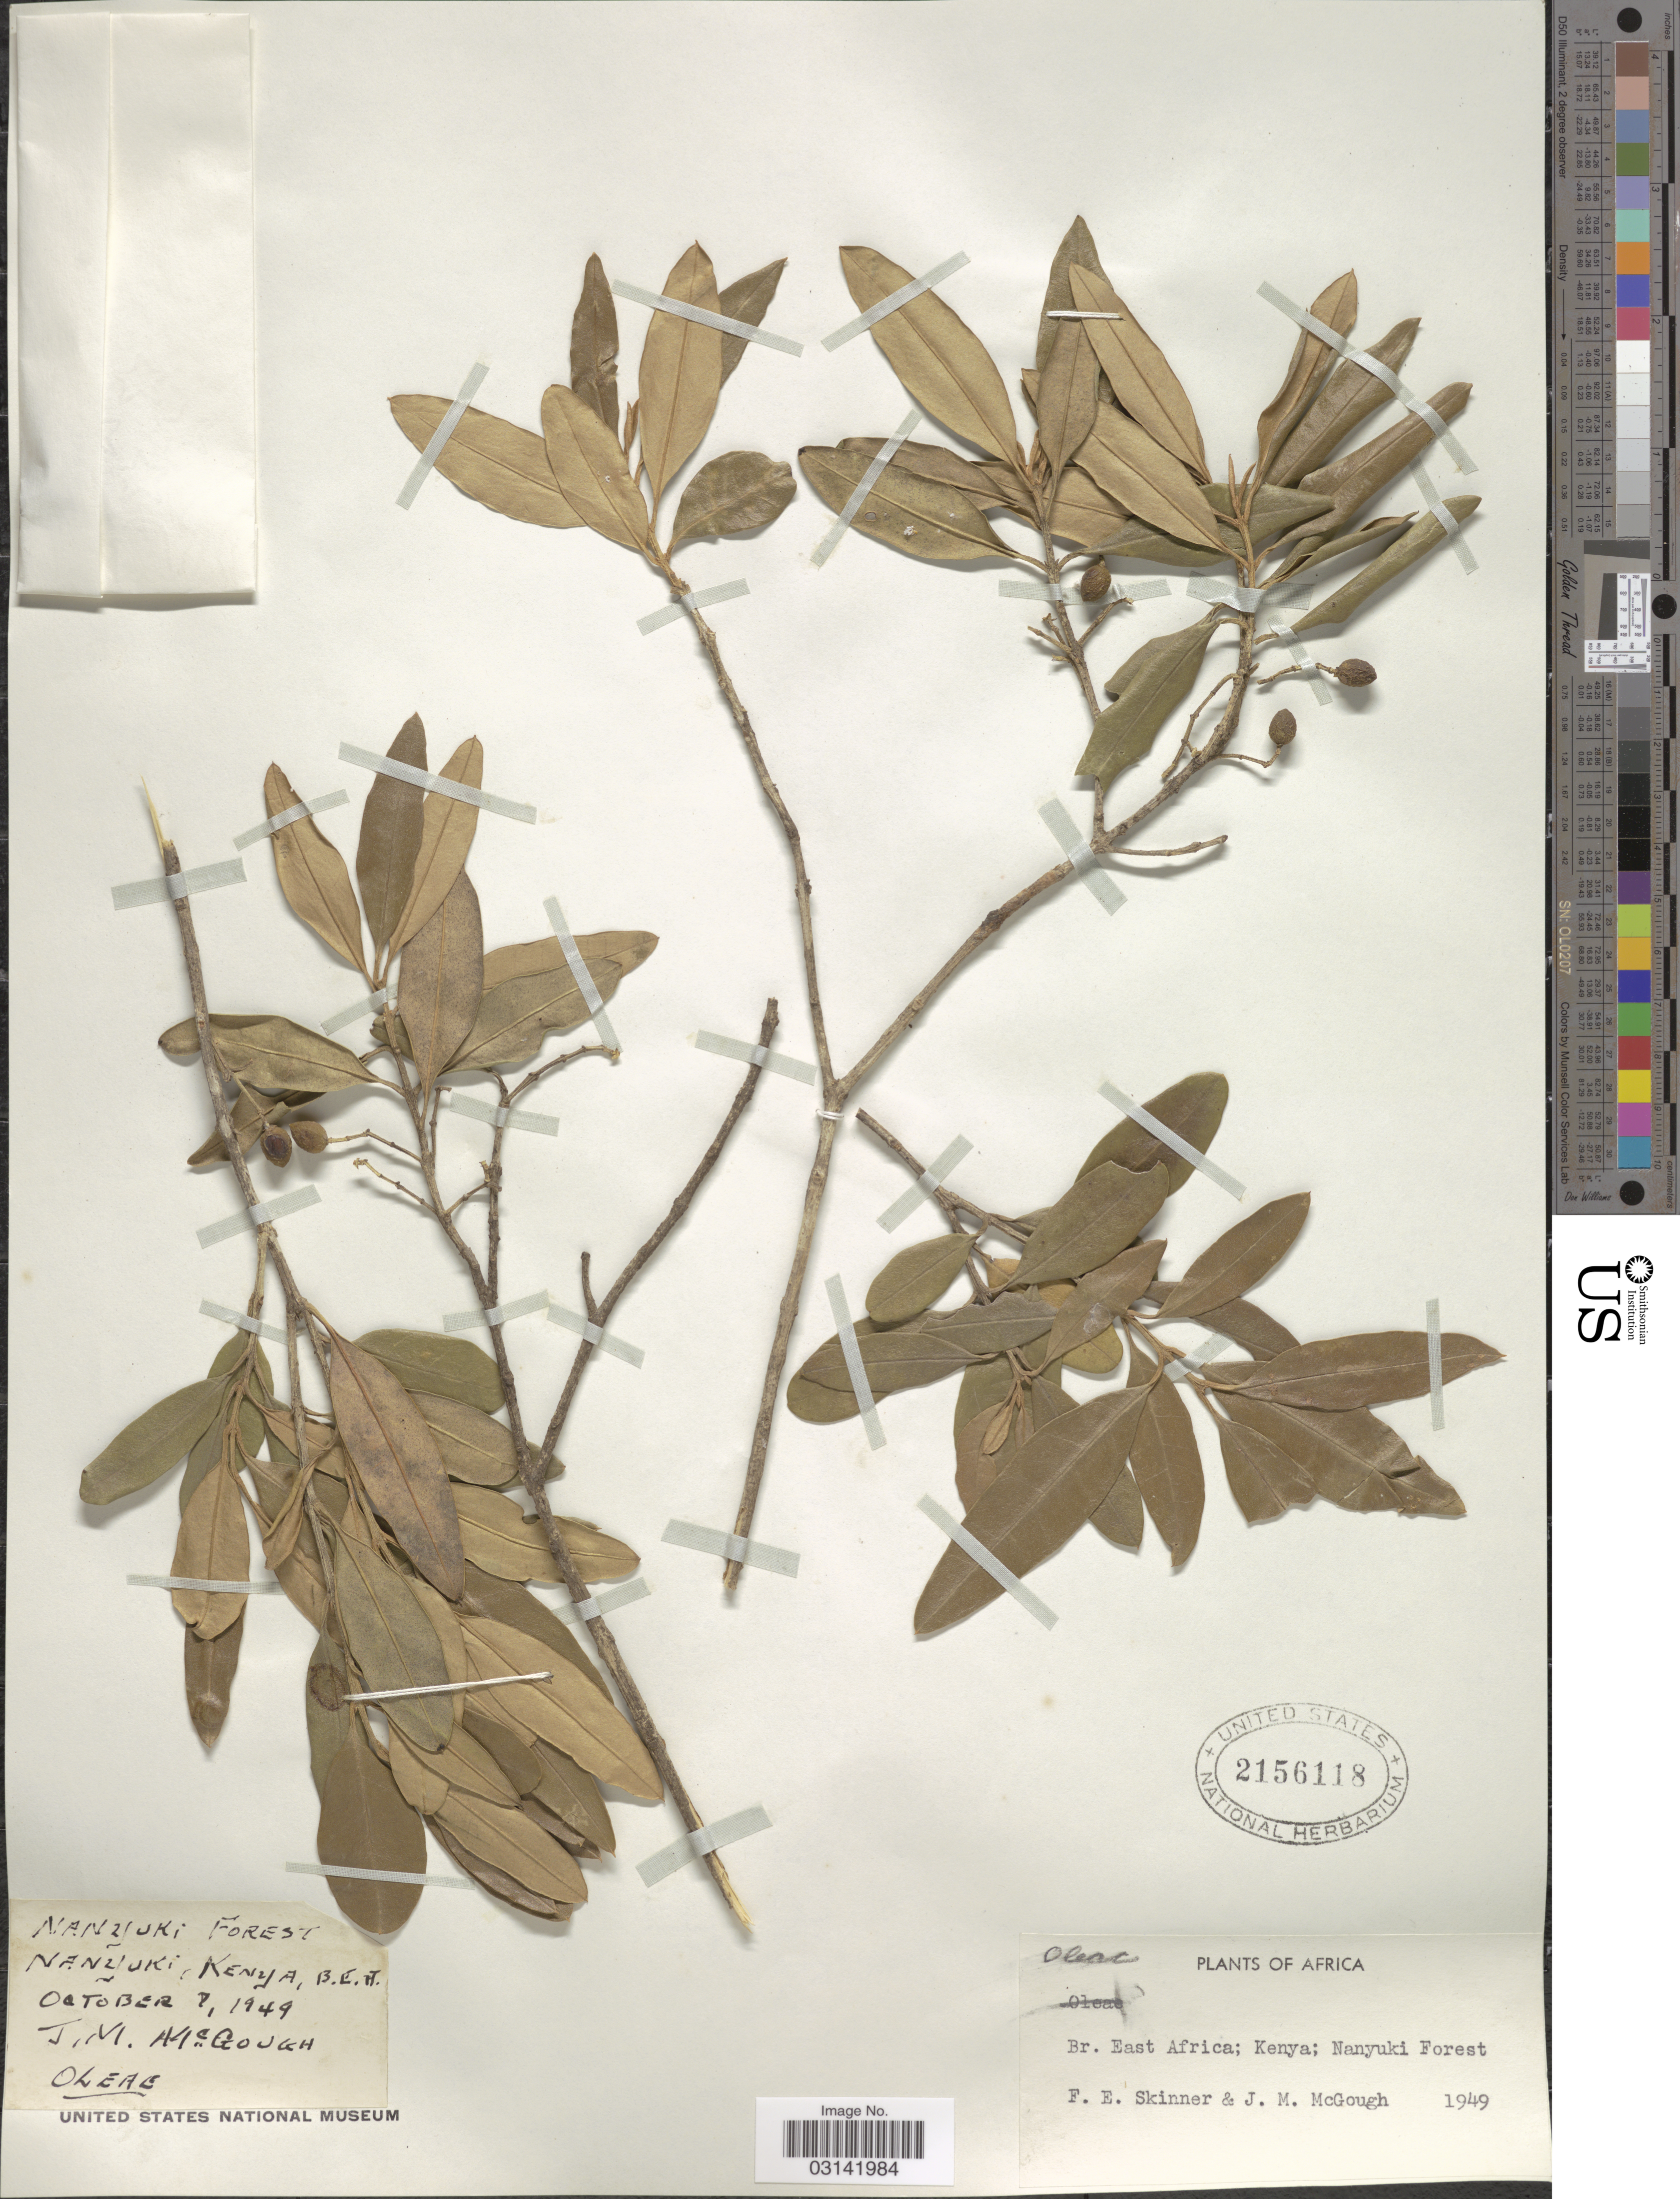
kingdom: Plantae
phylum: Tracheophyta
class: Magnoliopsida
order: Lamiales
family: Oleaceae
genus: Olea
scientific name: Olea chrysophylla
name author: Lam.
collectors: F. Skinner & J. Mcgough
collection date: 1949-10-07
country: Kenya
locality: Br. East Africa; Kenya; Nanyuki Forest, Nanyuki.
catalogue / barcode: US 2156118